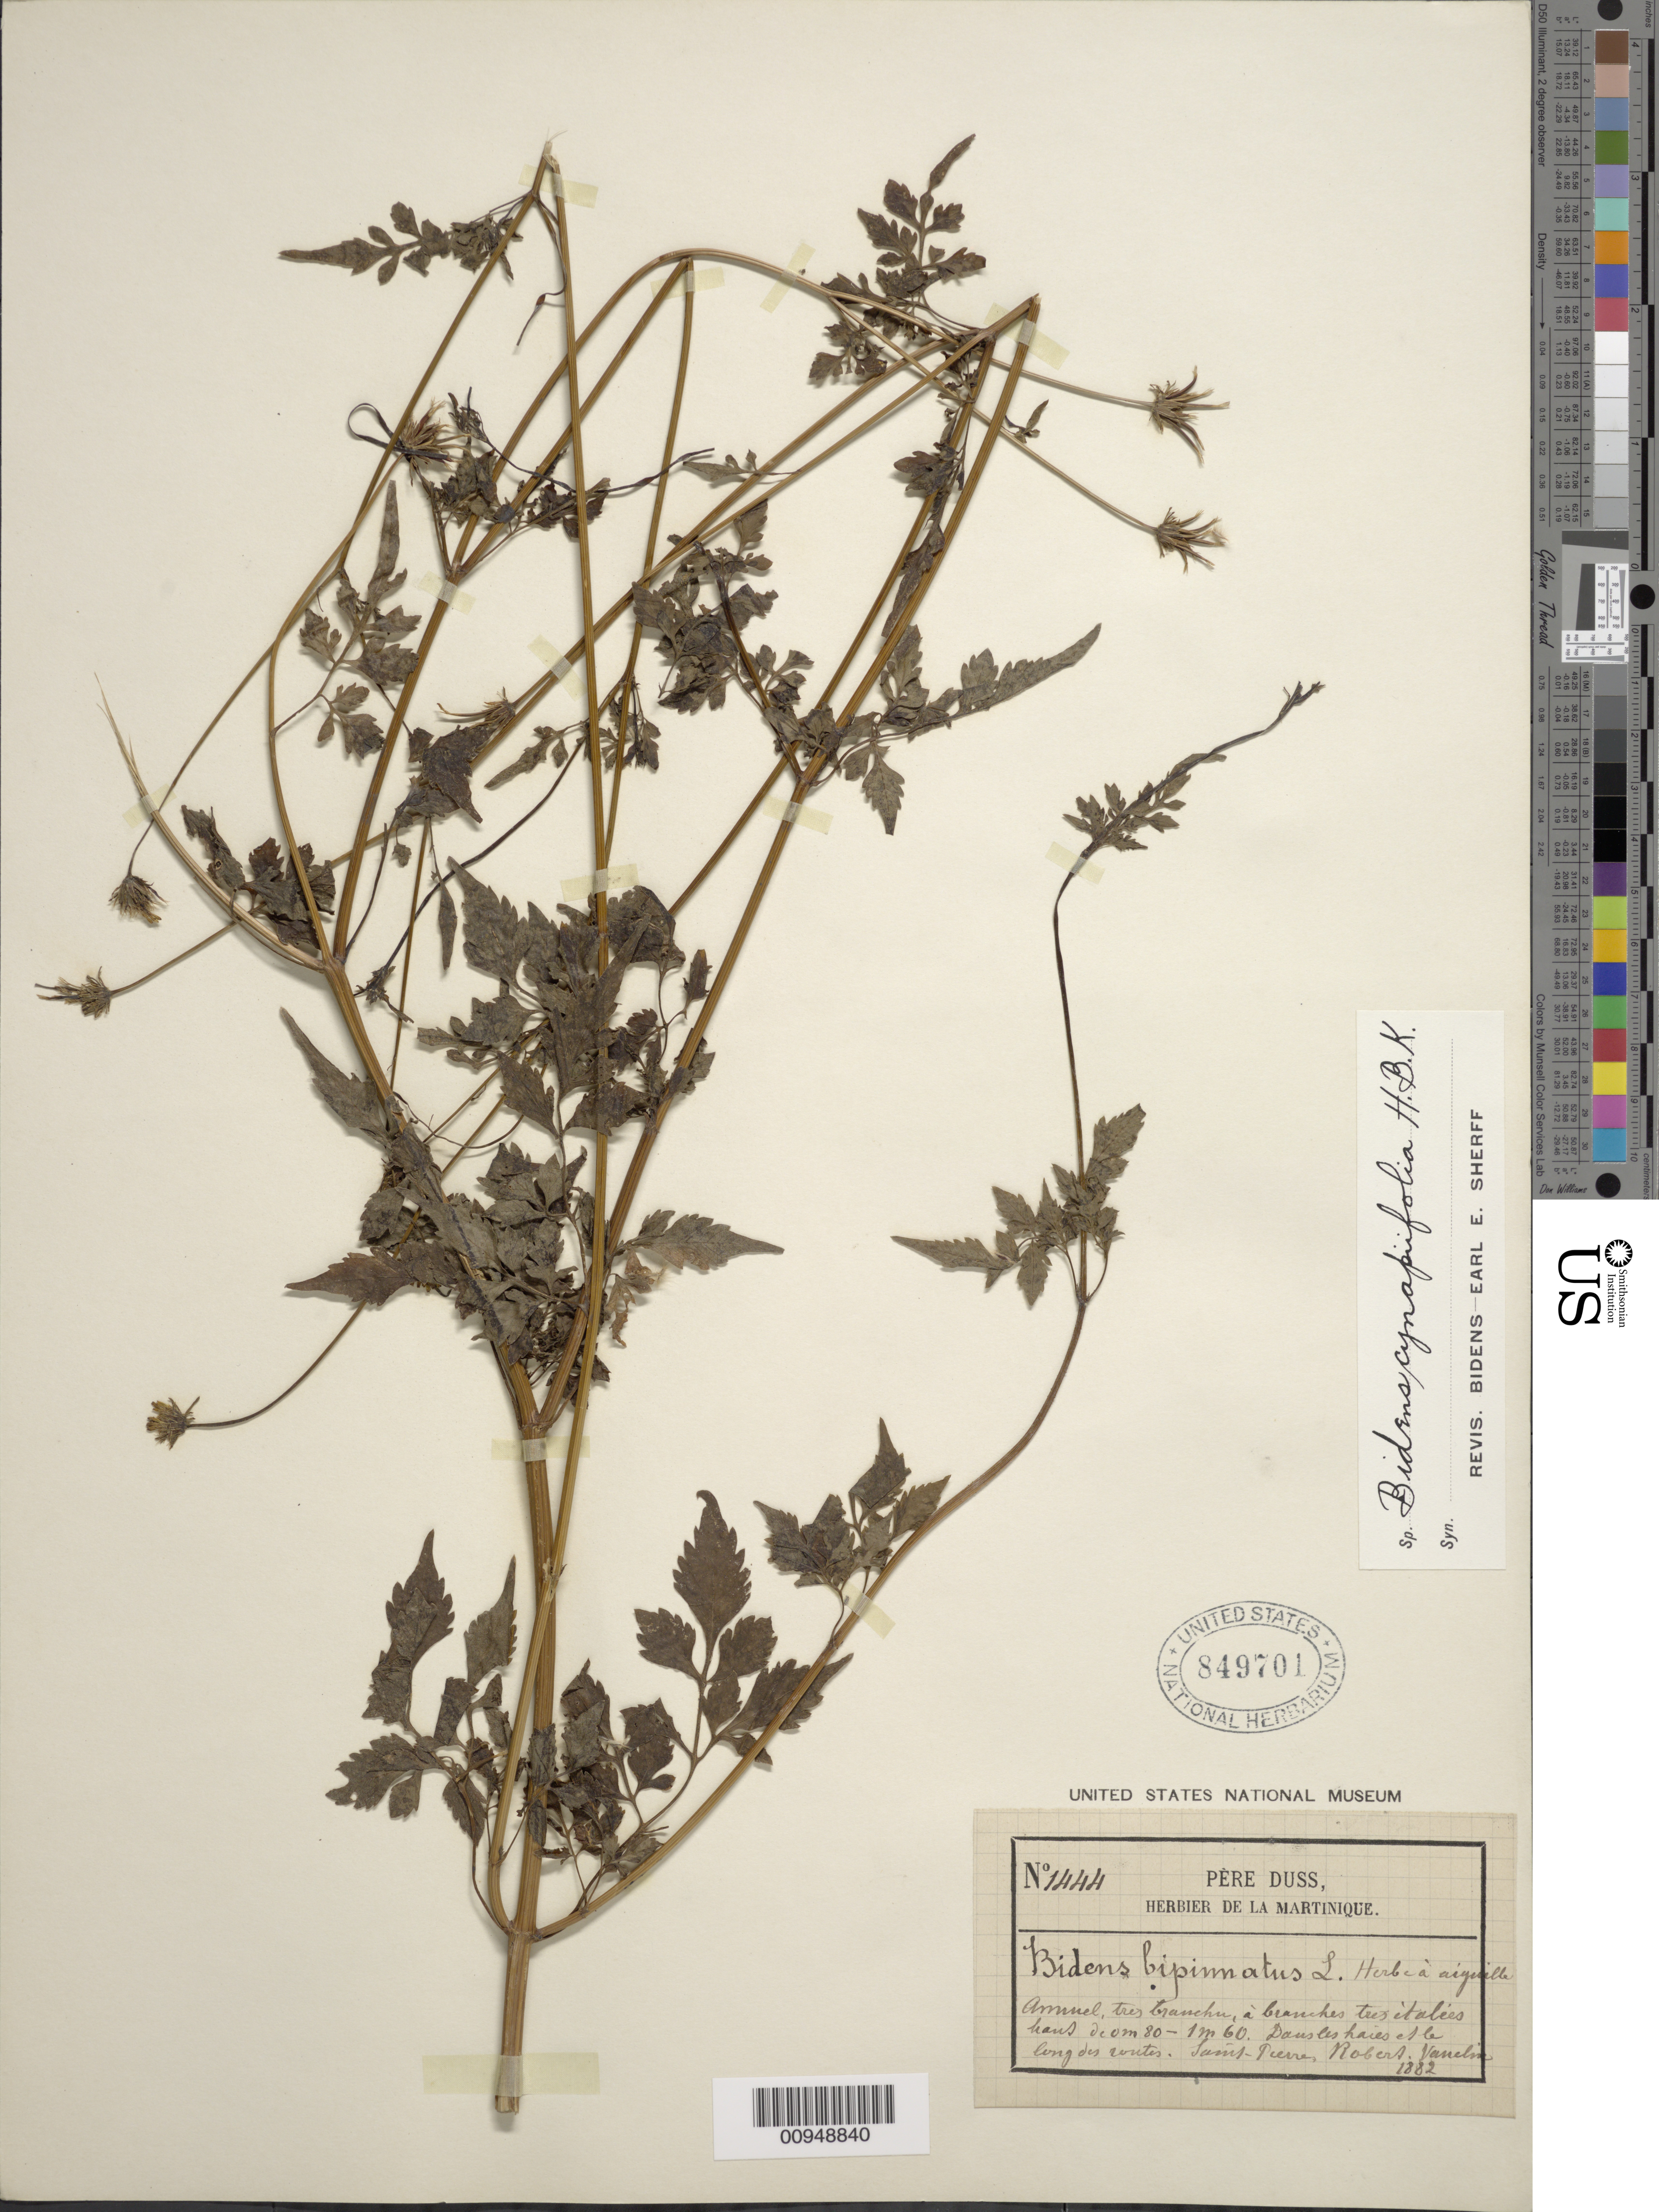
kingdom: Plantae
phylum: Tracheophyta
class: Magnoliopsida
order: Asterales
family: Asteraceae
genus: Bidens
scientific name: Bidens cynapiifolia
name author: Kunth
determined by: Sherff, E. E.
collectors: Père Duss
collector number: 1444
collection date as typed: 1882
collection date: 1882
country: Martinique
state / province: Saint-Pierre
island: Martinique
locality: Saint Pierre, "Robert"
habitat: Dans les haires et la long des routes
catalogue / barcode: US 849701